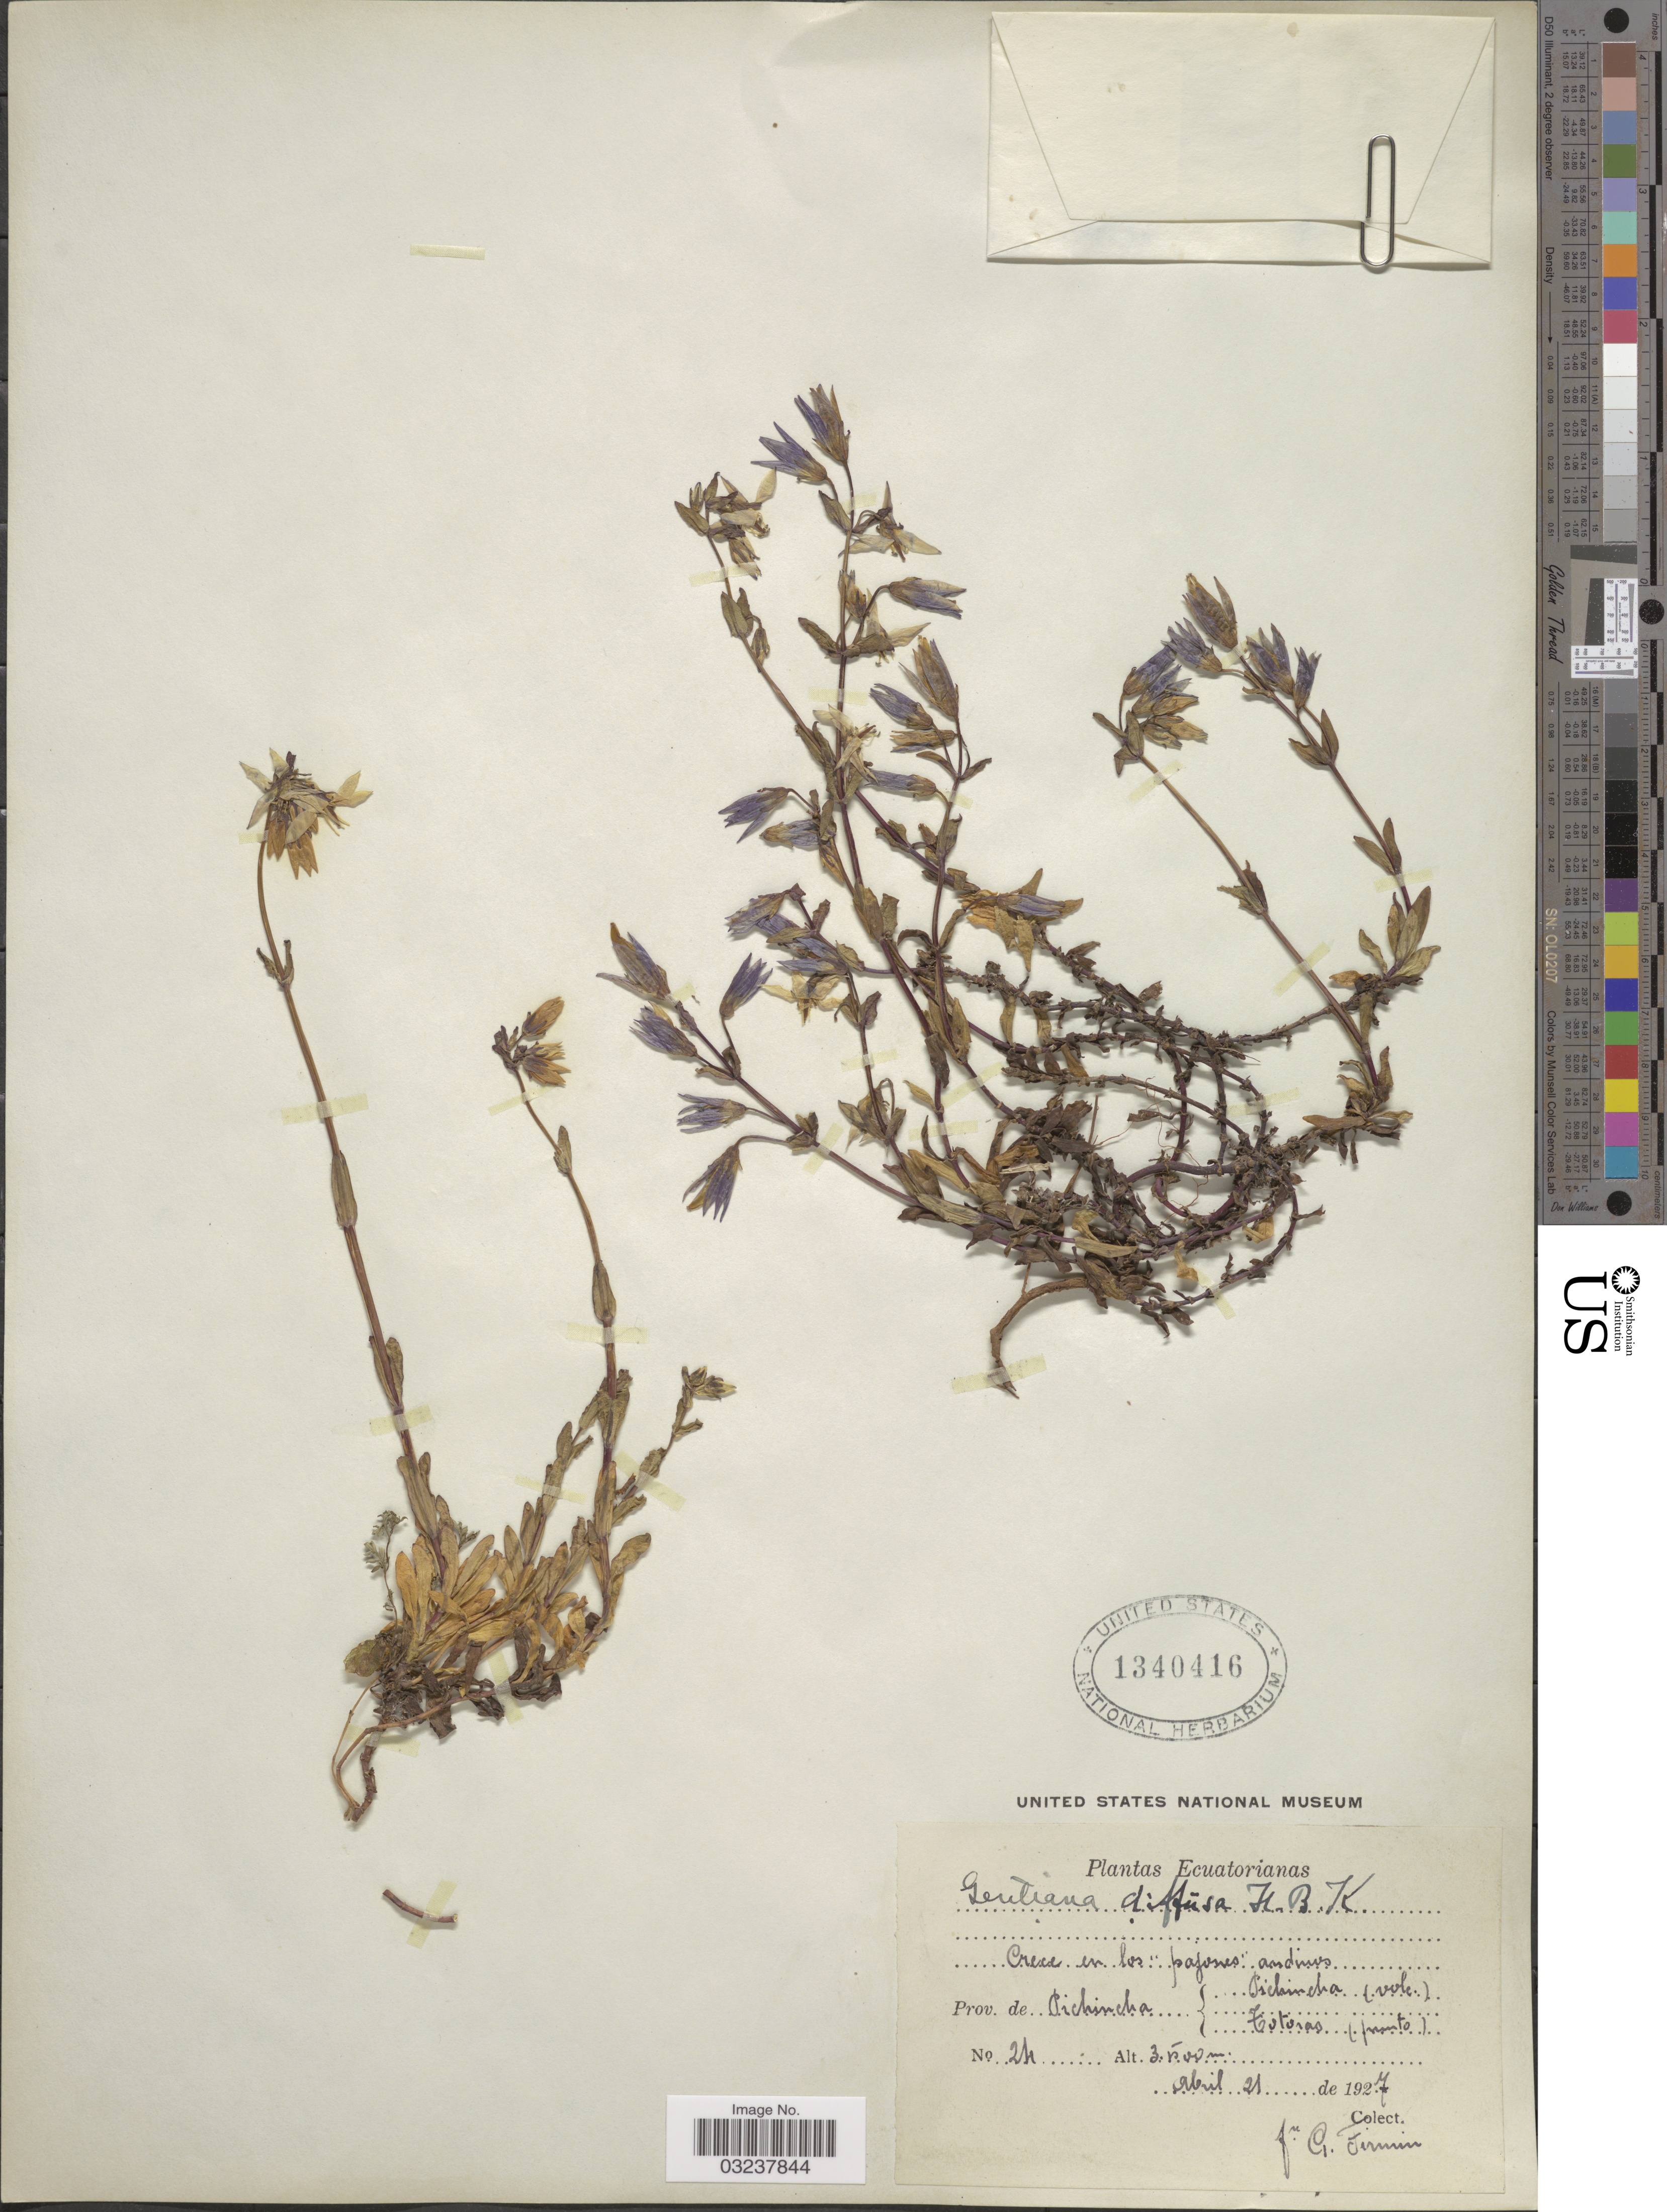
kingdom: Plantae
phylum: Tracheophyta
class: Magnoliopsida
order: Gentianales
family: Gentianaceae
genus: Gentianella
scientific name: Gentianella rapunculoides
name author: (Willd. ex Schult.) J.S. Pringle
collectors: F. Firmin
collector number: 24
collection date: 1927-04-21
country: Ecuador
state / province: Pichincha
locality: Totoras.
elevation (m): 3500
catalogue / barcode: US 1340416